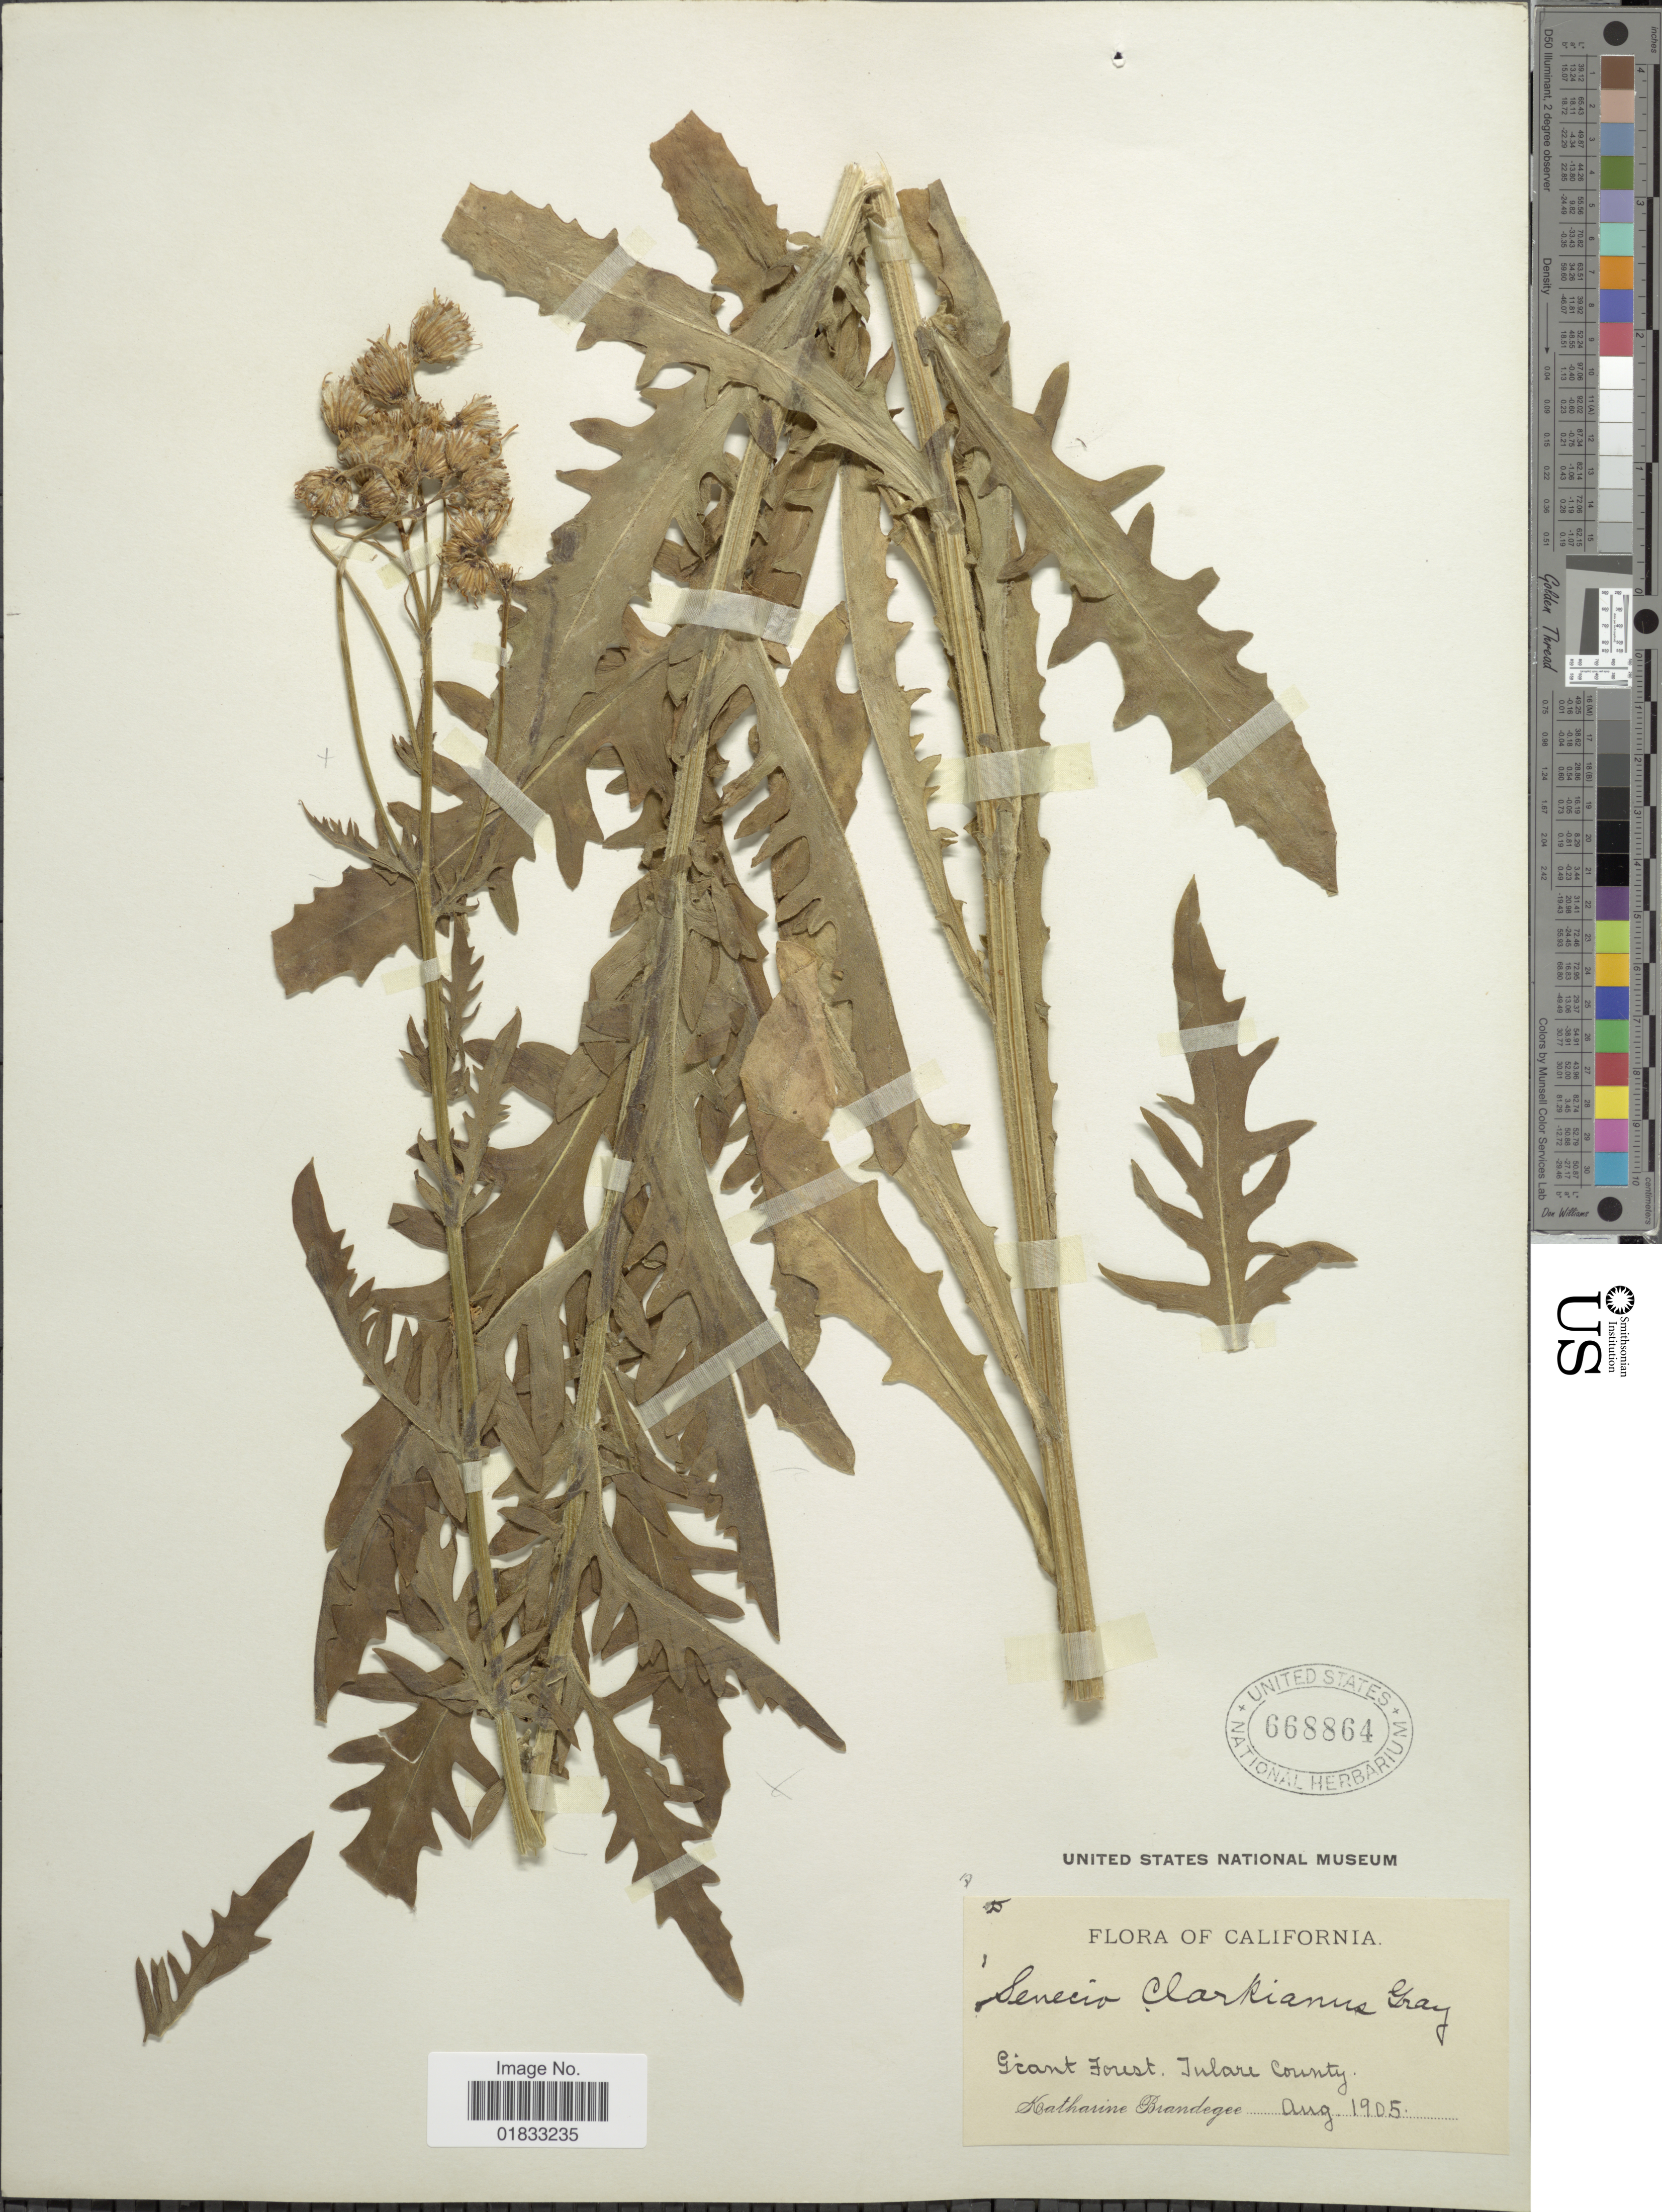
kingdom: Plantae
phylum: Tracheophyta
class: Magnoliopsida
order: Asterales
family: Asteraceae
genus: Senecio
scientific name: Senecio clarkianus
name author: A. Gray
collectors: M. K. Brandegee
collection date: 1905-08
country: United States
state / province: California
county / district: Tulare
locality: Giant Forest, Tulare County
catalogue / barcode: US 668864